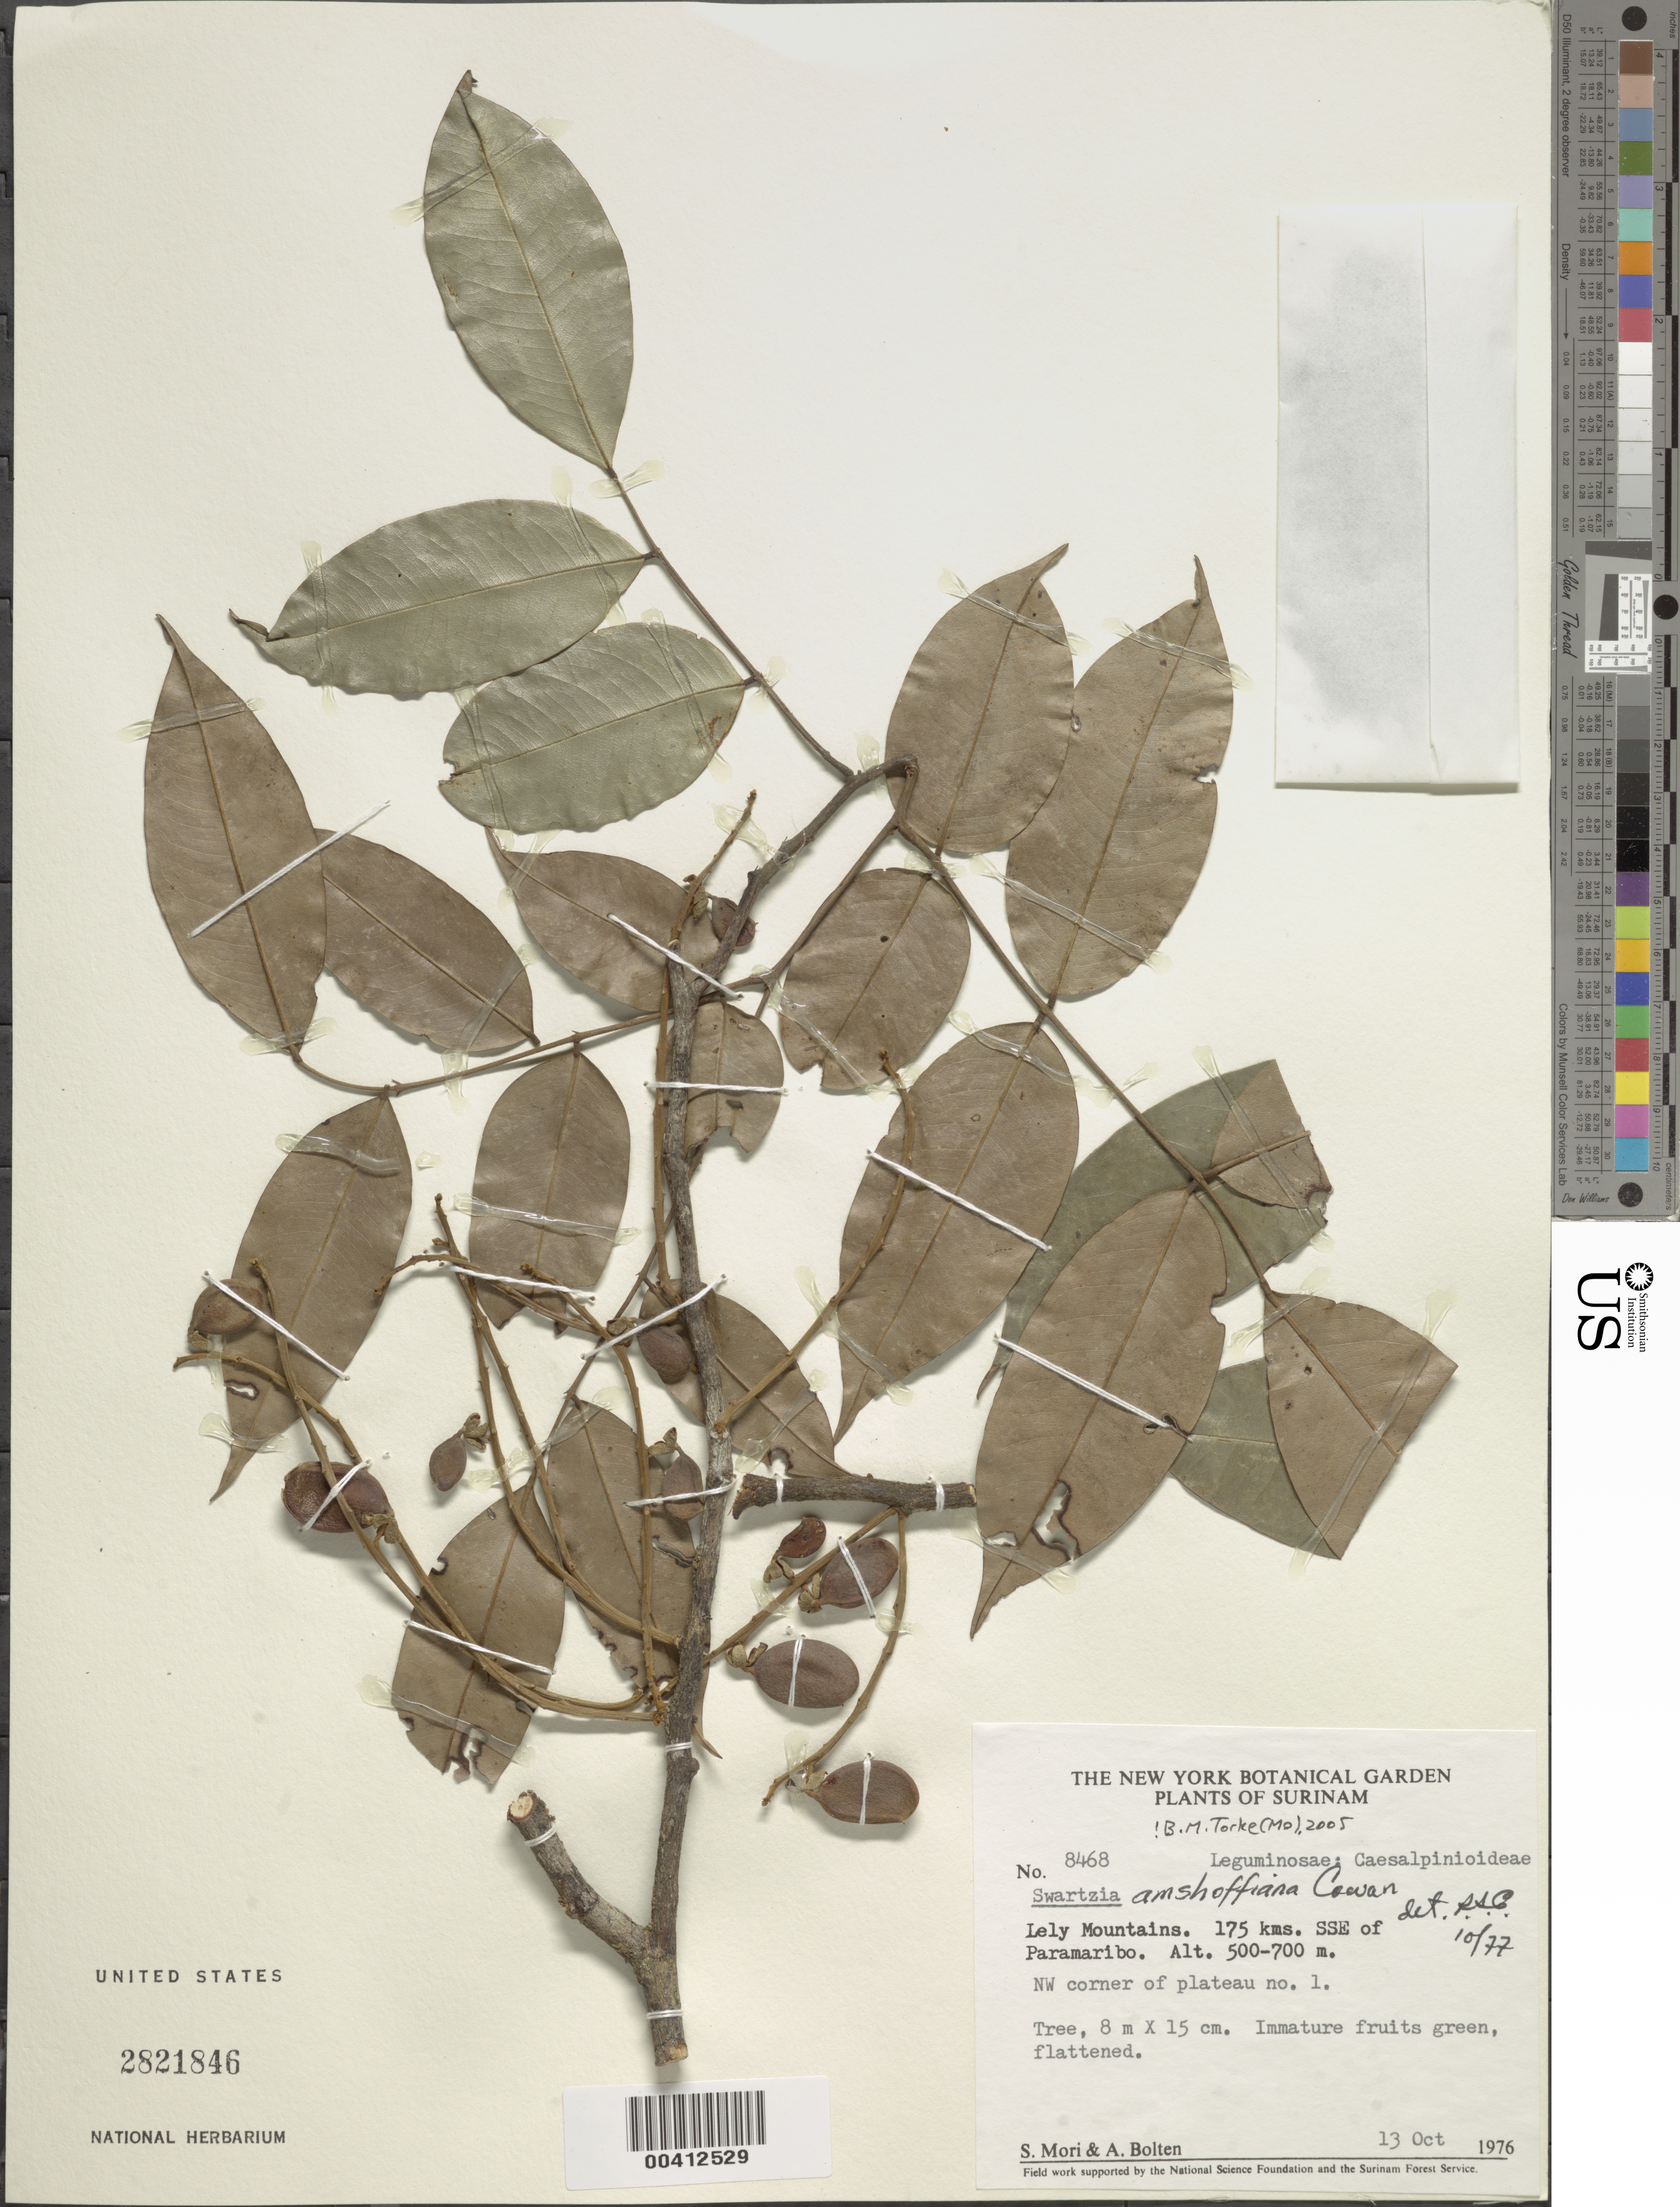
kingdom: Plantae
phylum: Tracheophyta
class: Magnoliopsida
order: Fabales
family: Fabaceae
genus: Swartzia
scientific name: Swartzia amshoffiana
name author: R.S. Cowan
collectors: S. Mori & A. Bolten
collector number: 8468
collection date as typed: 13 Oct 1976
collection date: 1976-10-13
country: Suriname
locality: Lely mtns., 175 kms sse of paramaibo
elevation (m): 500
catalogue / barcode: US 2821846